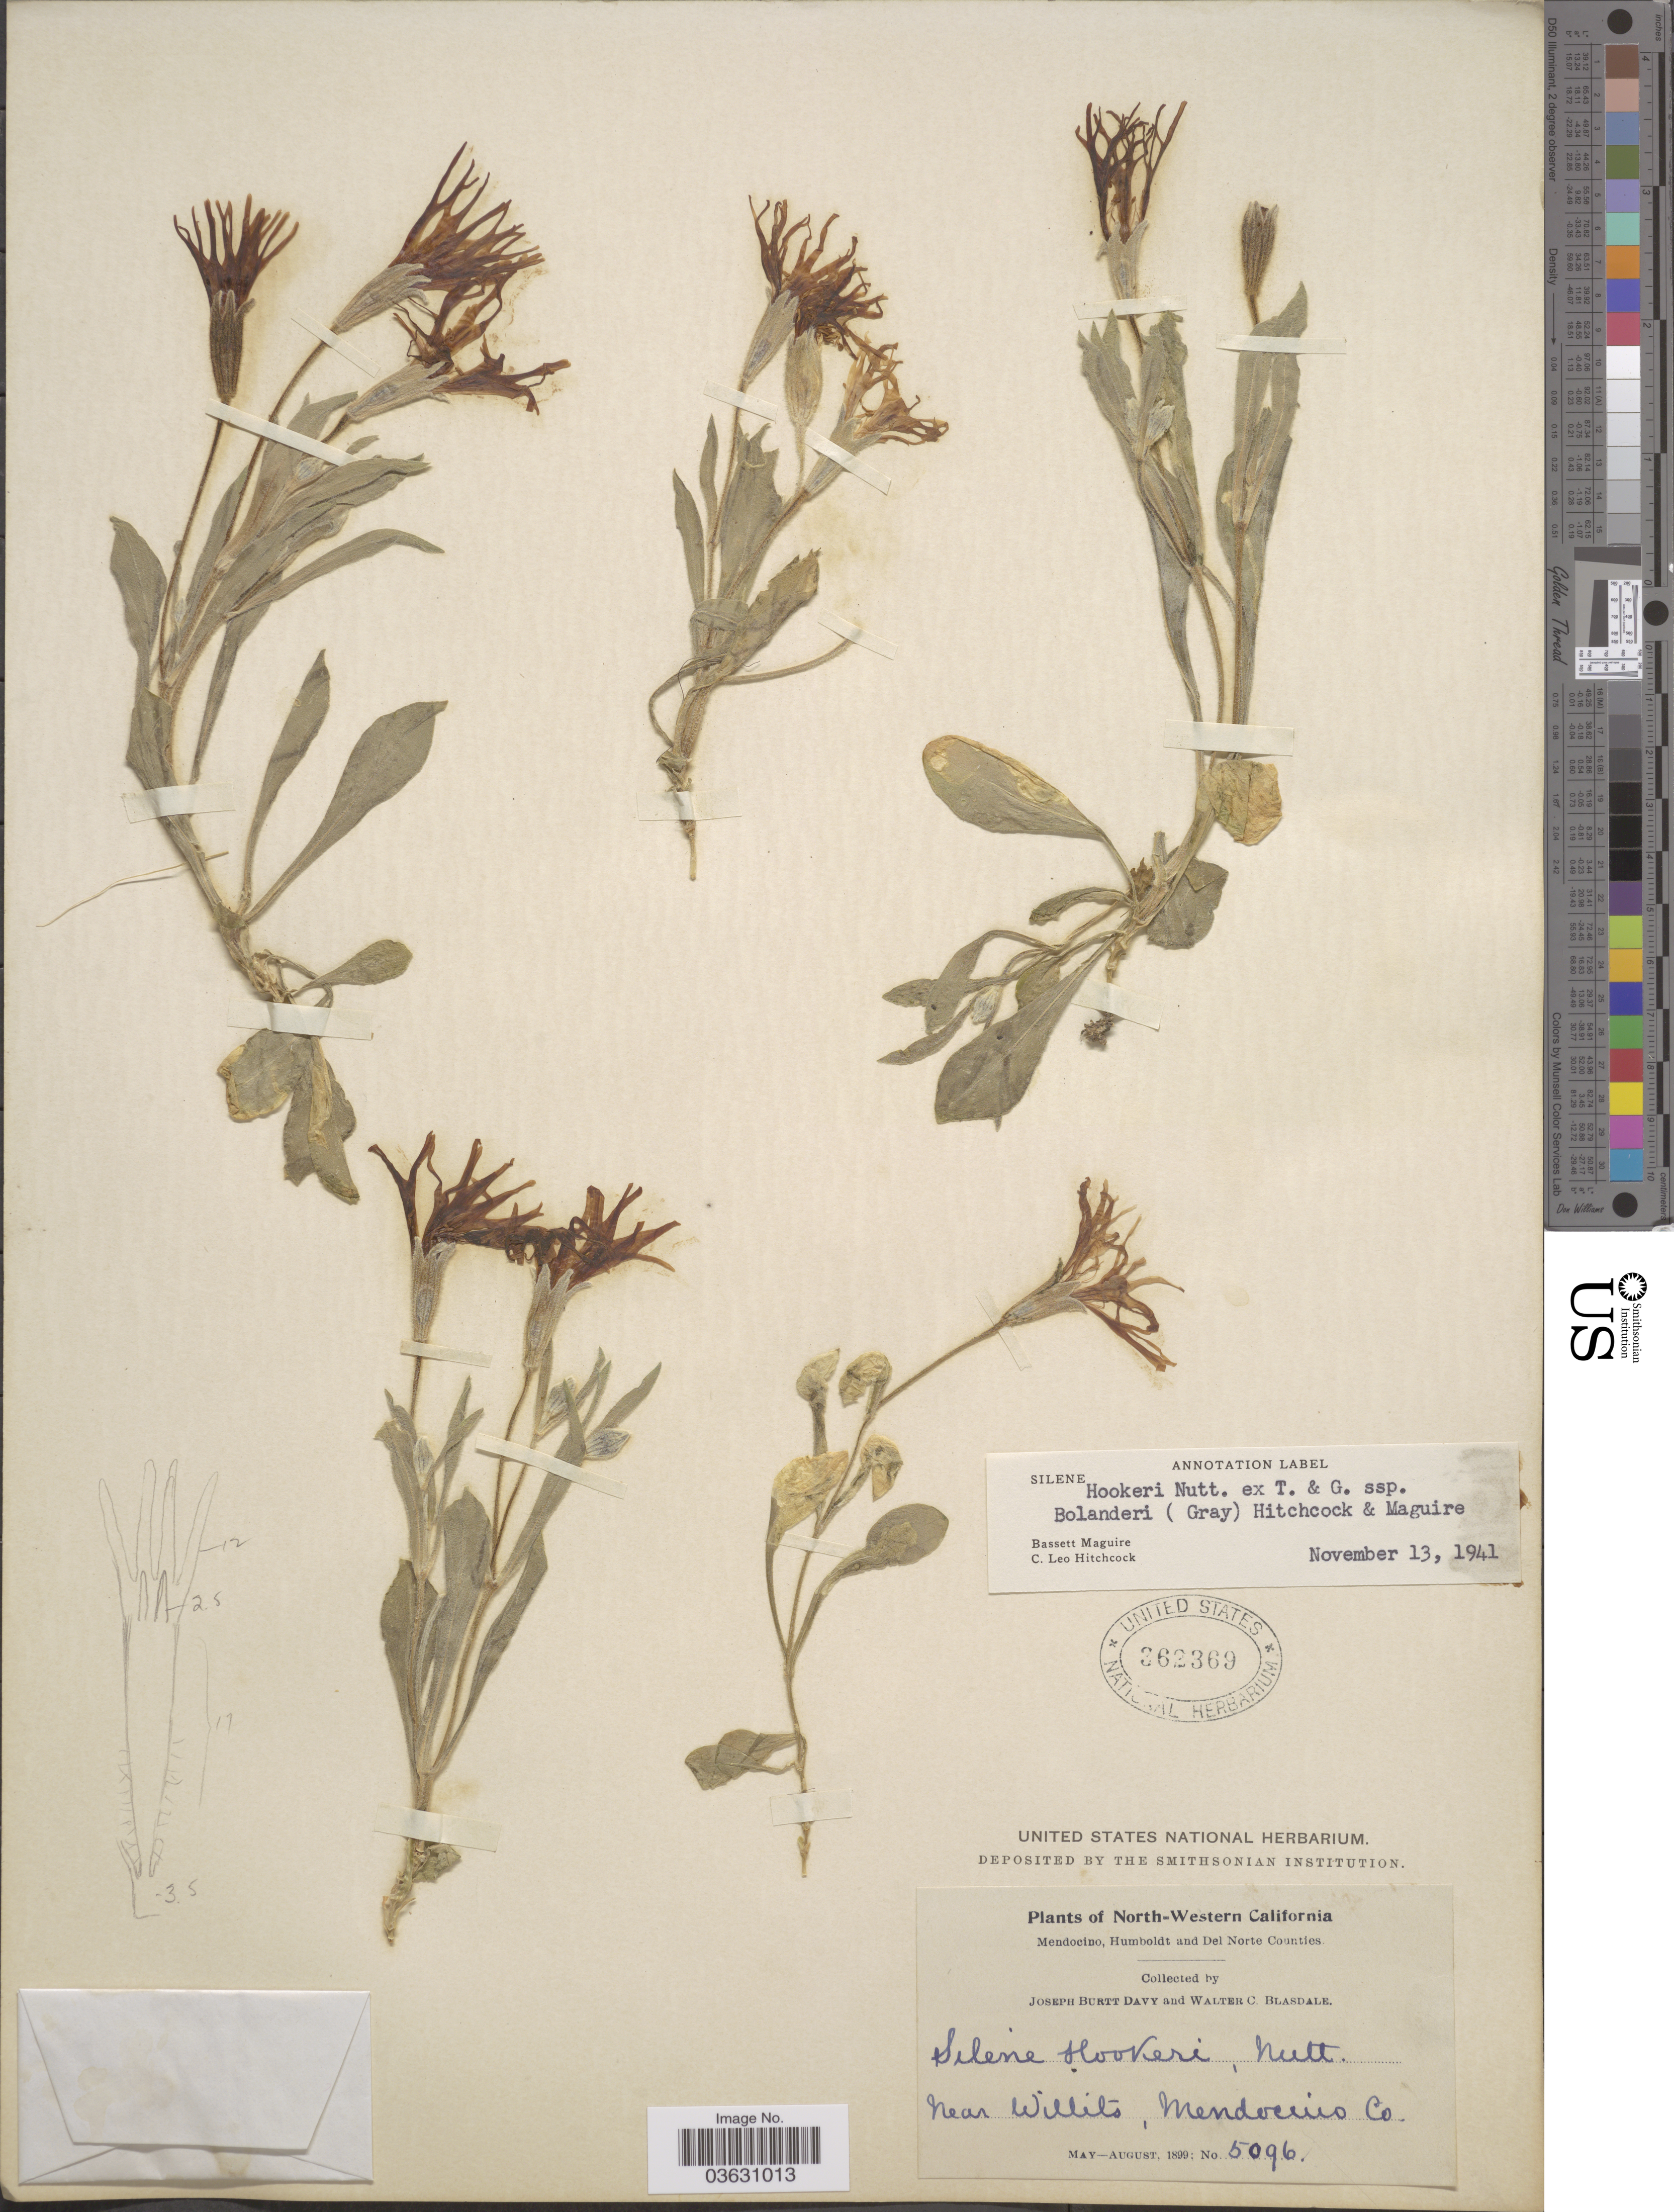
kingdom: Plantae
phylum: Tracheophyta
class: Magnoliopsida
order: Caryophyllales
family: Caryophyllaceae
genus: Silene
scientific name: Silene hookeri subsp. bolanderi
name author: (A. Gray) Abrams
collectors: J. Burtt Davy & W. Blasdale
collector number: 5096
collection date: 1899-05/1899-08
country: United States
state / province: California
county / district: Mendocino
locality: North-Western California. Near Willits, Mendocino Co.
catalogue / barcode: US 362369